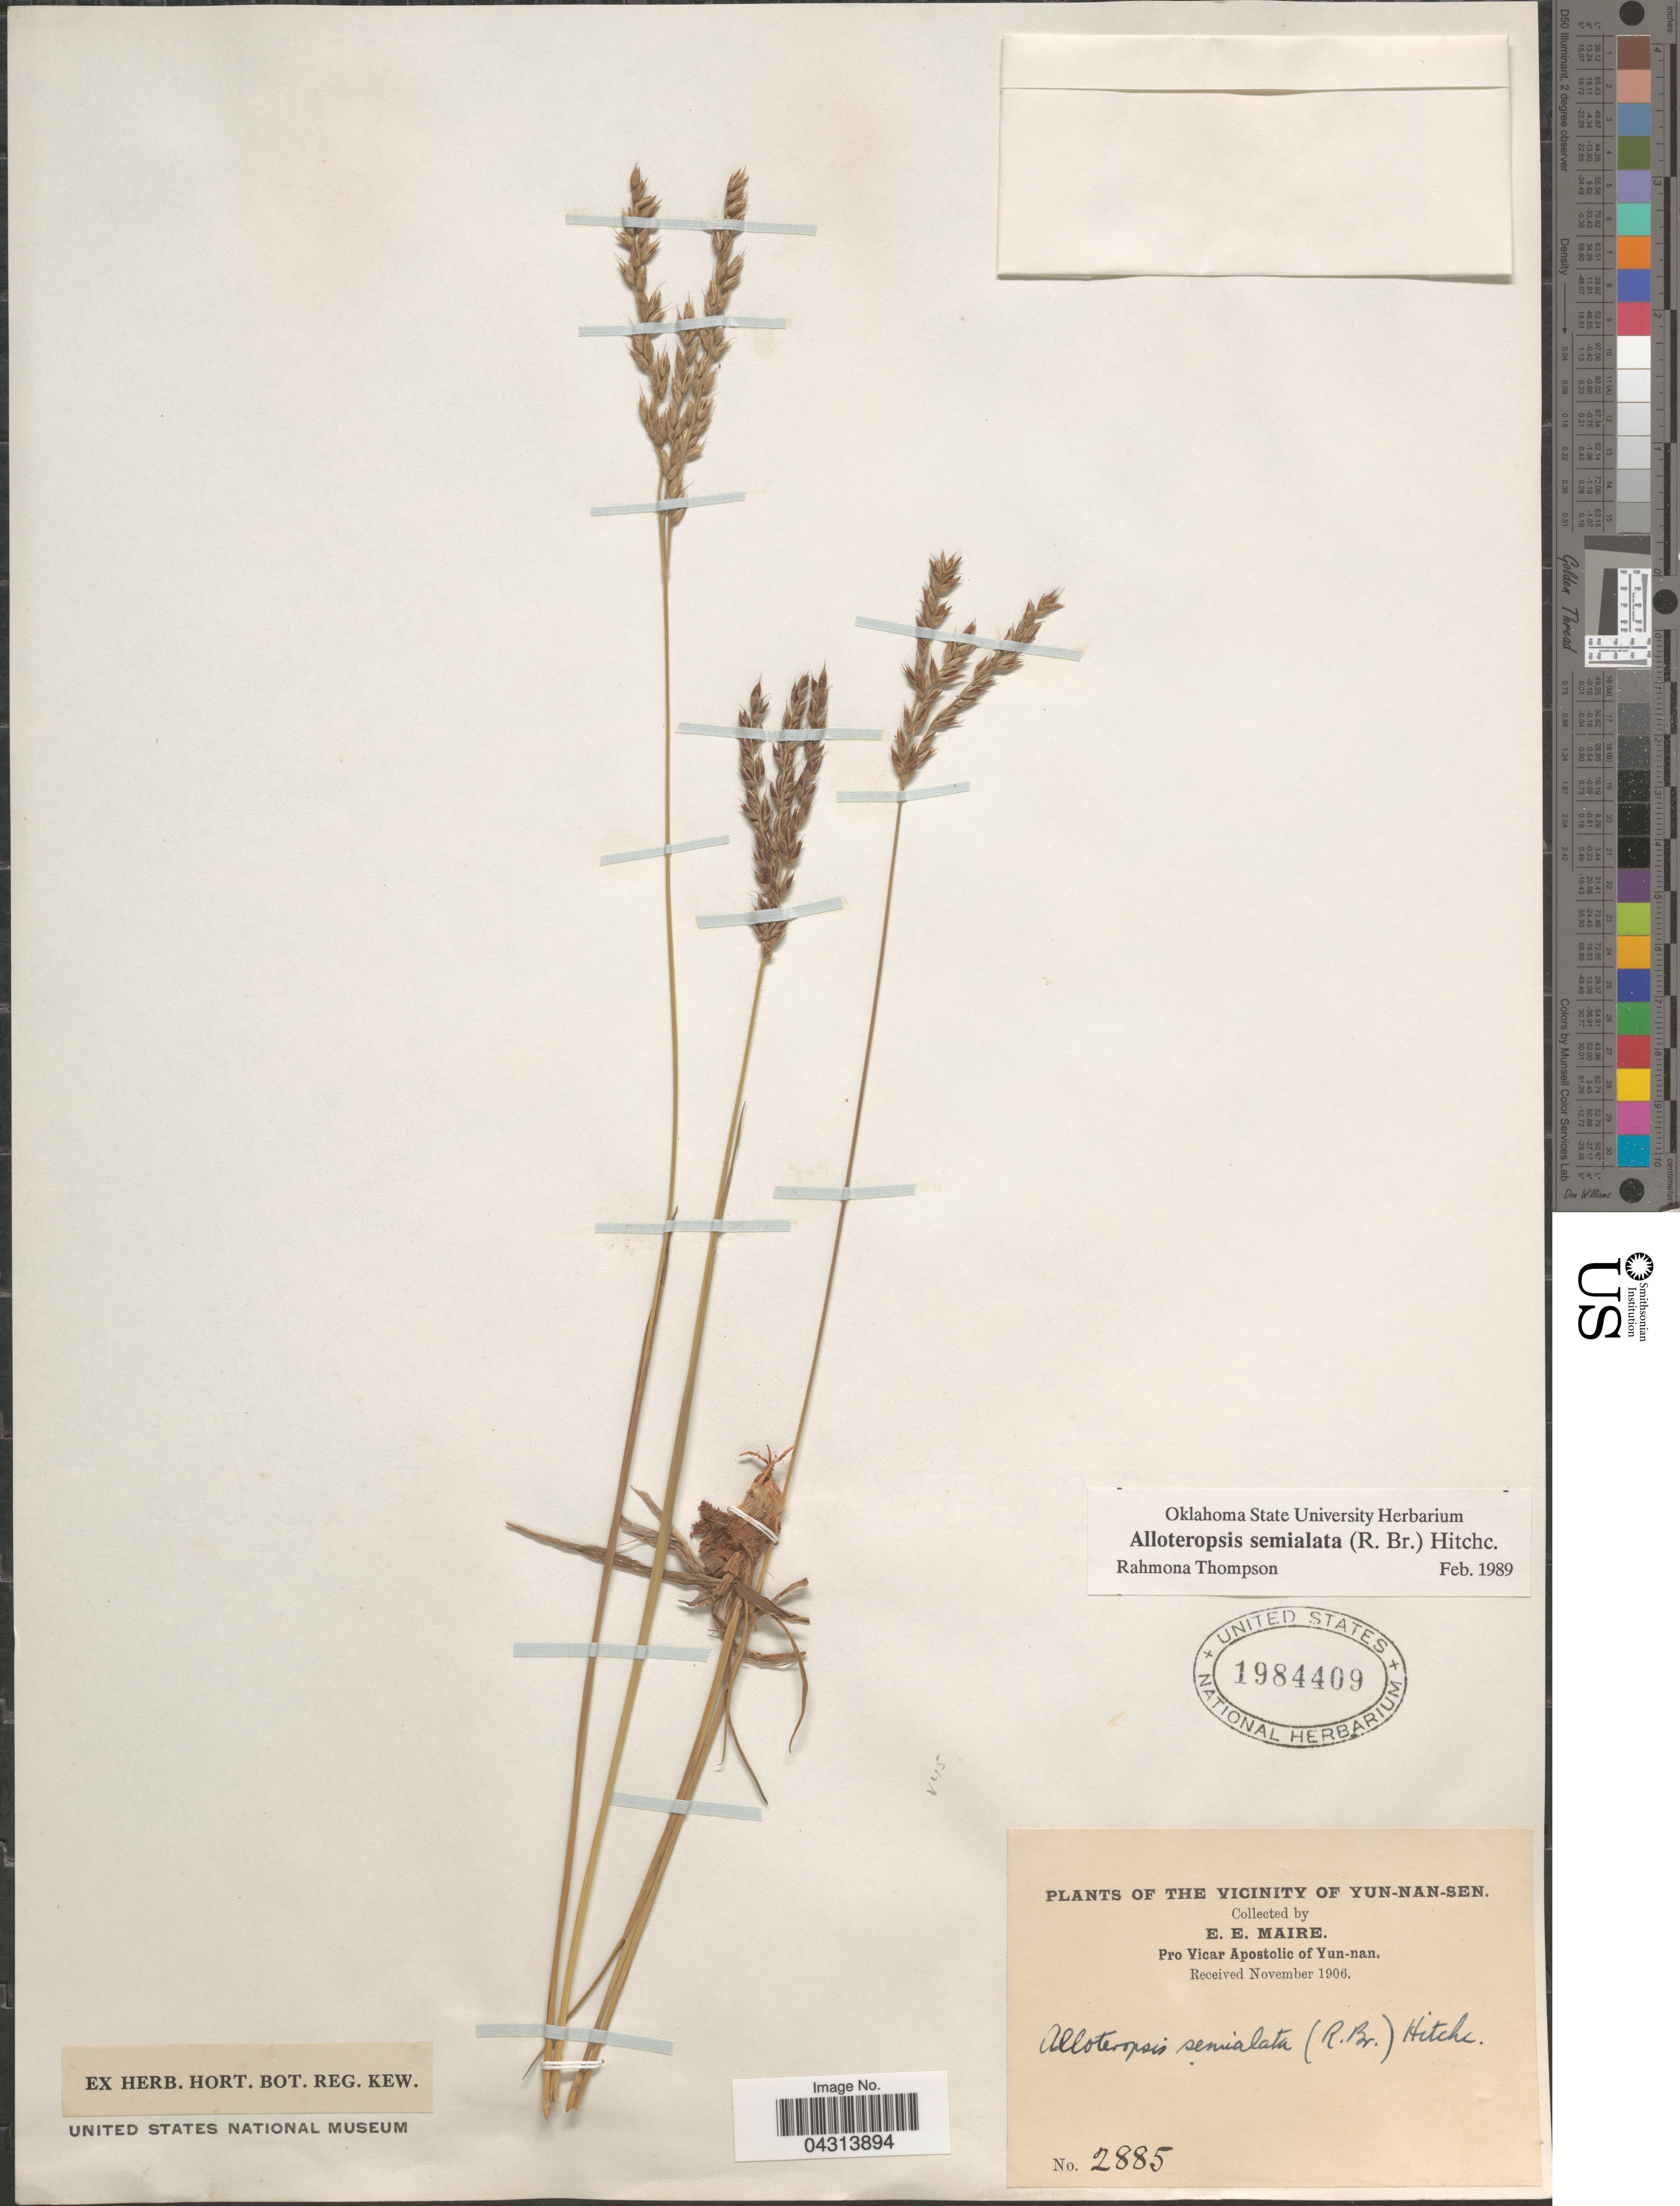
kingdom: Plantae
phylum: Tracheophyta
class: Liliopsida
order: Poales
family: Poaceae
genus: Alloteropsis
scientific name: Alloteropsis semialata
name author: (R. Br.) Hitchc.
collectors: E. E. Maire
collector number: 2885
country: China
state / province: Yunnan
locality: The Vicinity Of Yun-nan-sen. Pro Vicar Apostolic of Yun-nan.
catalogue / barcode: US 1984409